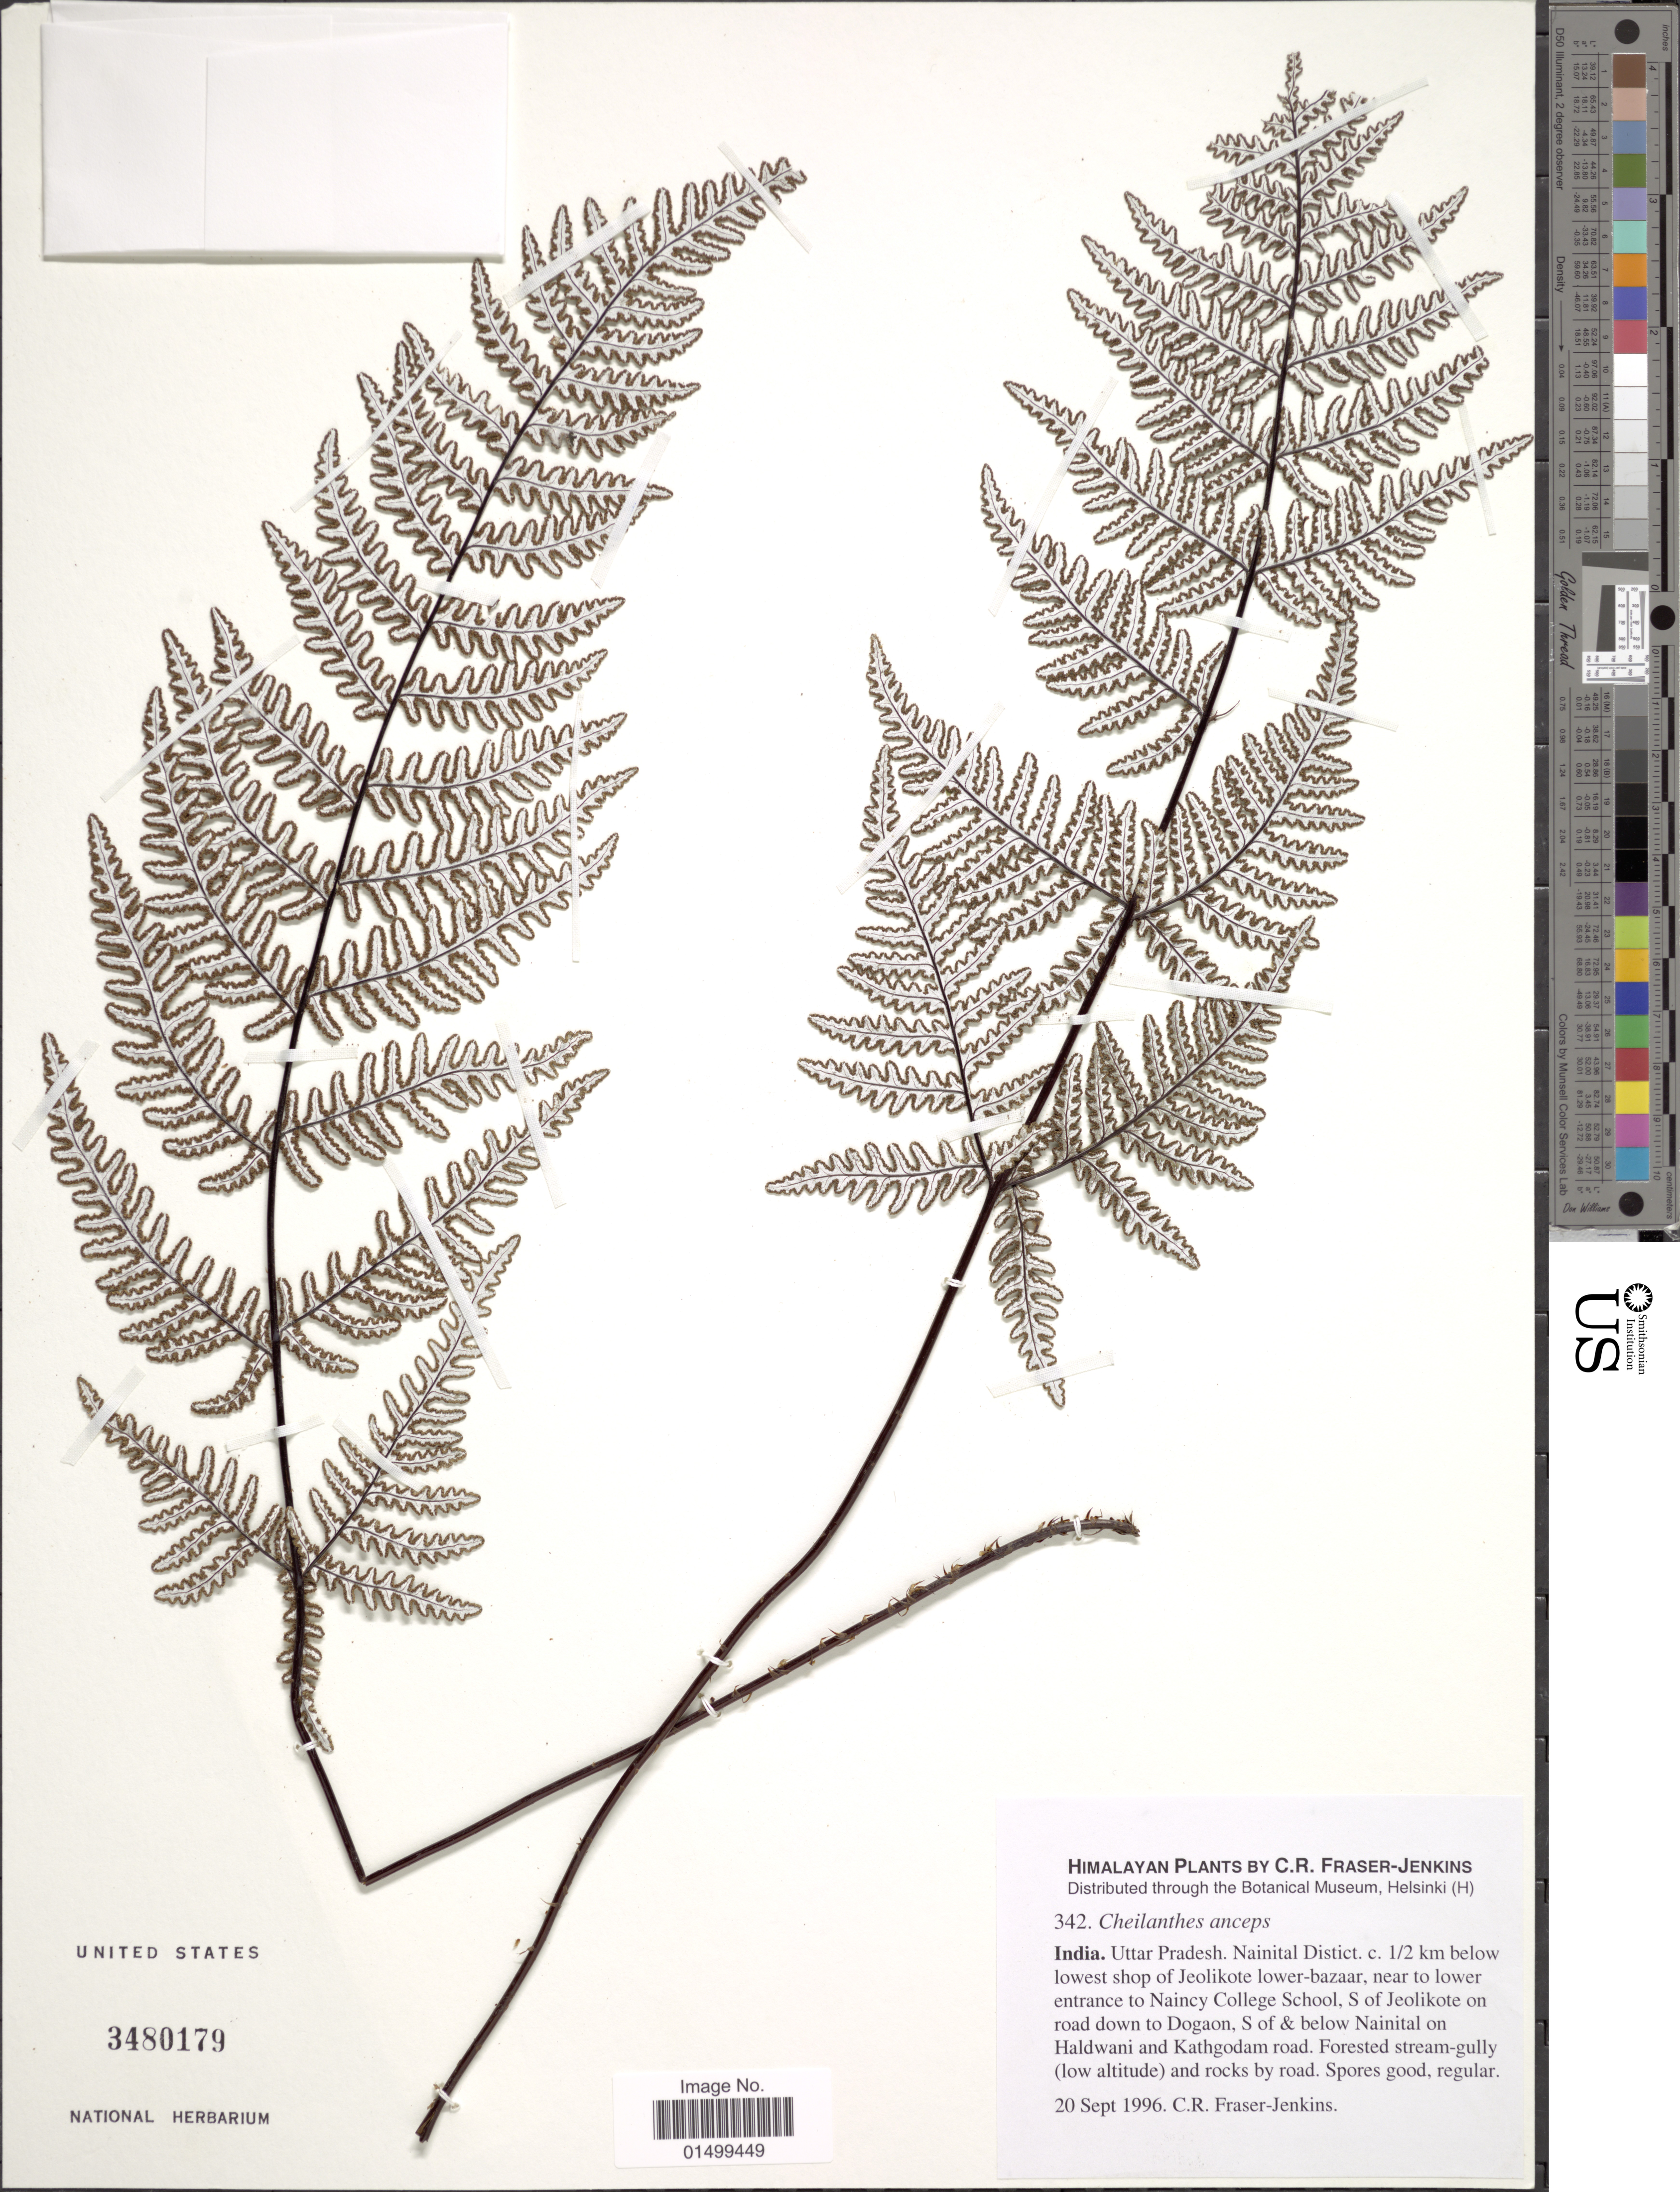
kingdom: Plantae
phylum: Tracheophyta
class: Polypodiopsida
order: Polypodiales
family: Pteridaceae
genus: Cheilanthes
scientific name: Cheilanthes anceps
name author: (Blanf.) Blanf.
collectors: C. R. Fraser-Jenkins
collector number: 342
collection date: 1996-09-20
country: India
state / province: Uttar Pradesh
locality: Nainital District. c. 1/2 km below lowest shop of Jeolikote lower bazaar, near to lower entrance to Naincy College School, S of Jeolikote on road down to Dogaon, S of & below Nainital on Haldwani and Kathodam road.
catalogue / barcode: US 3480179